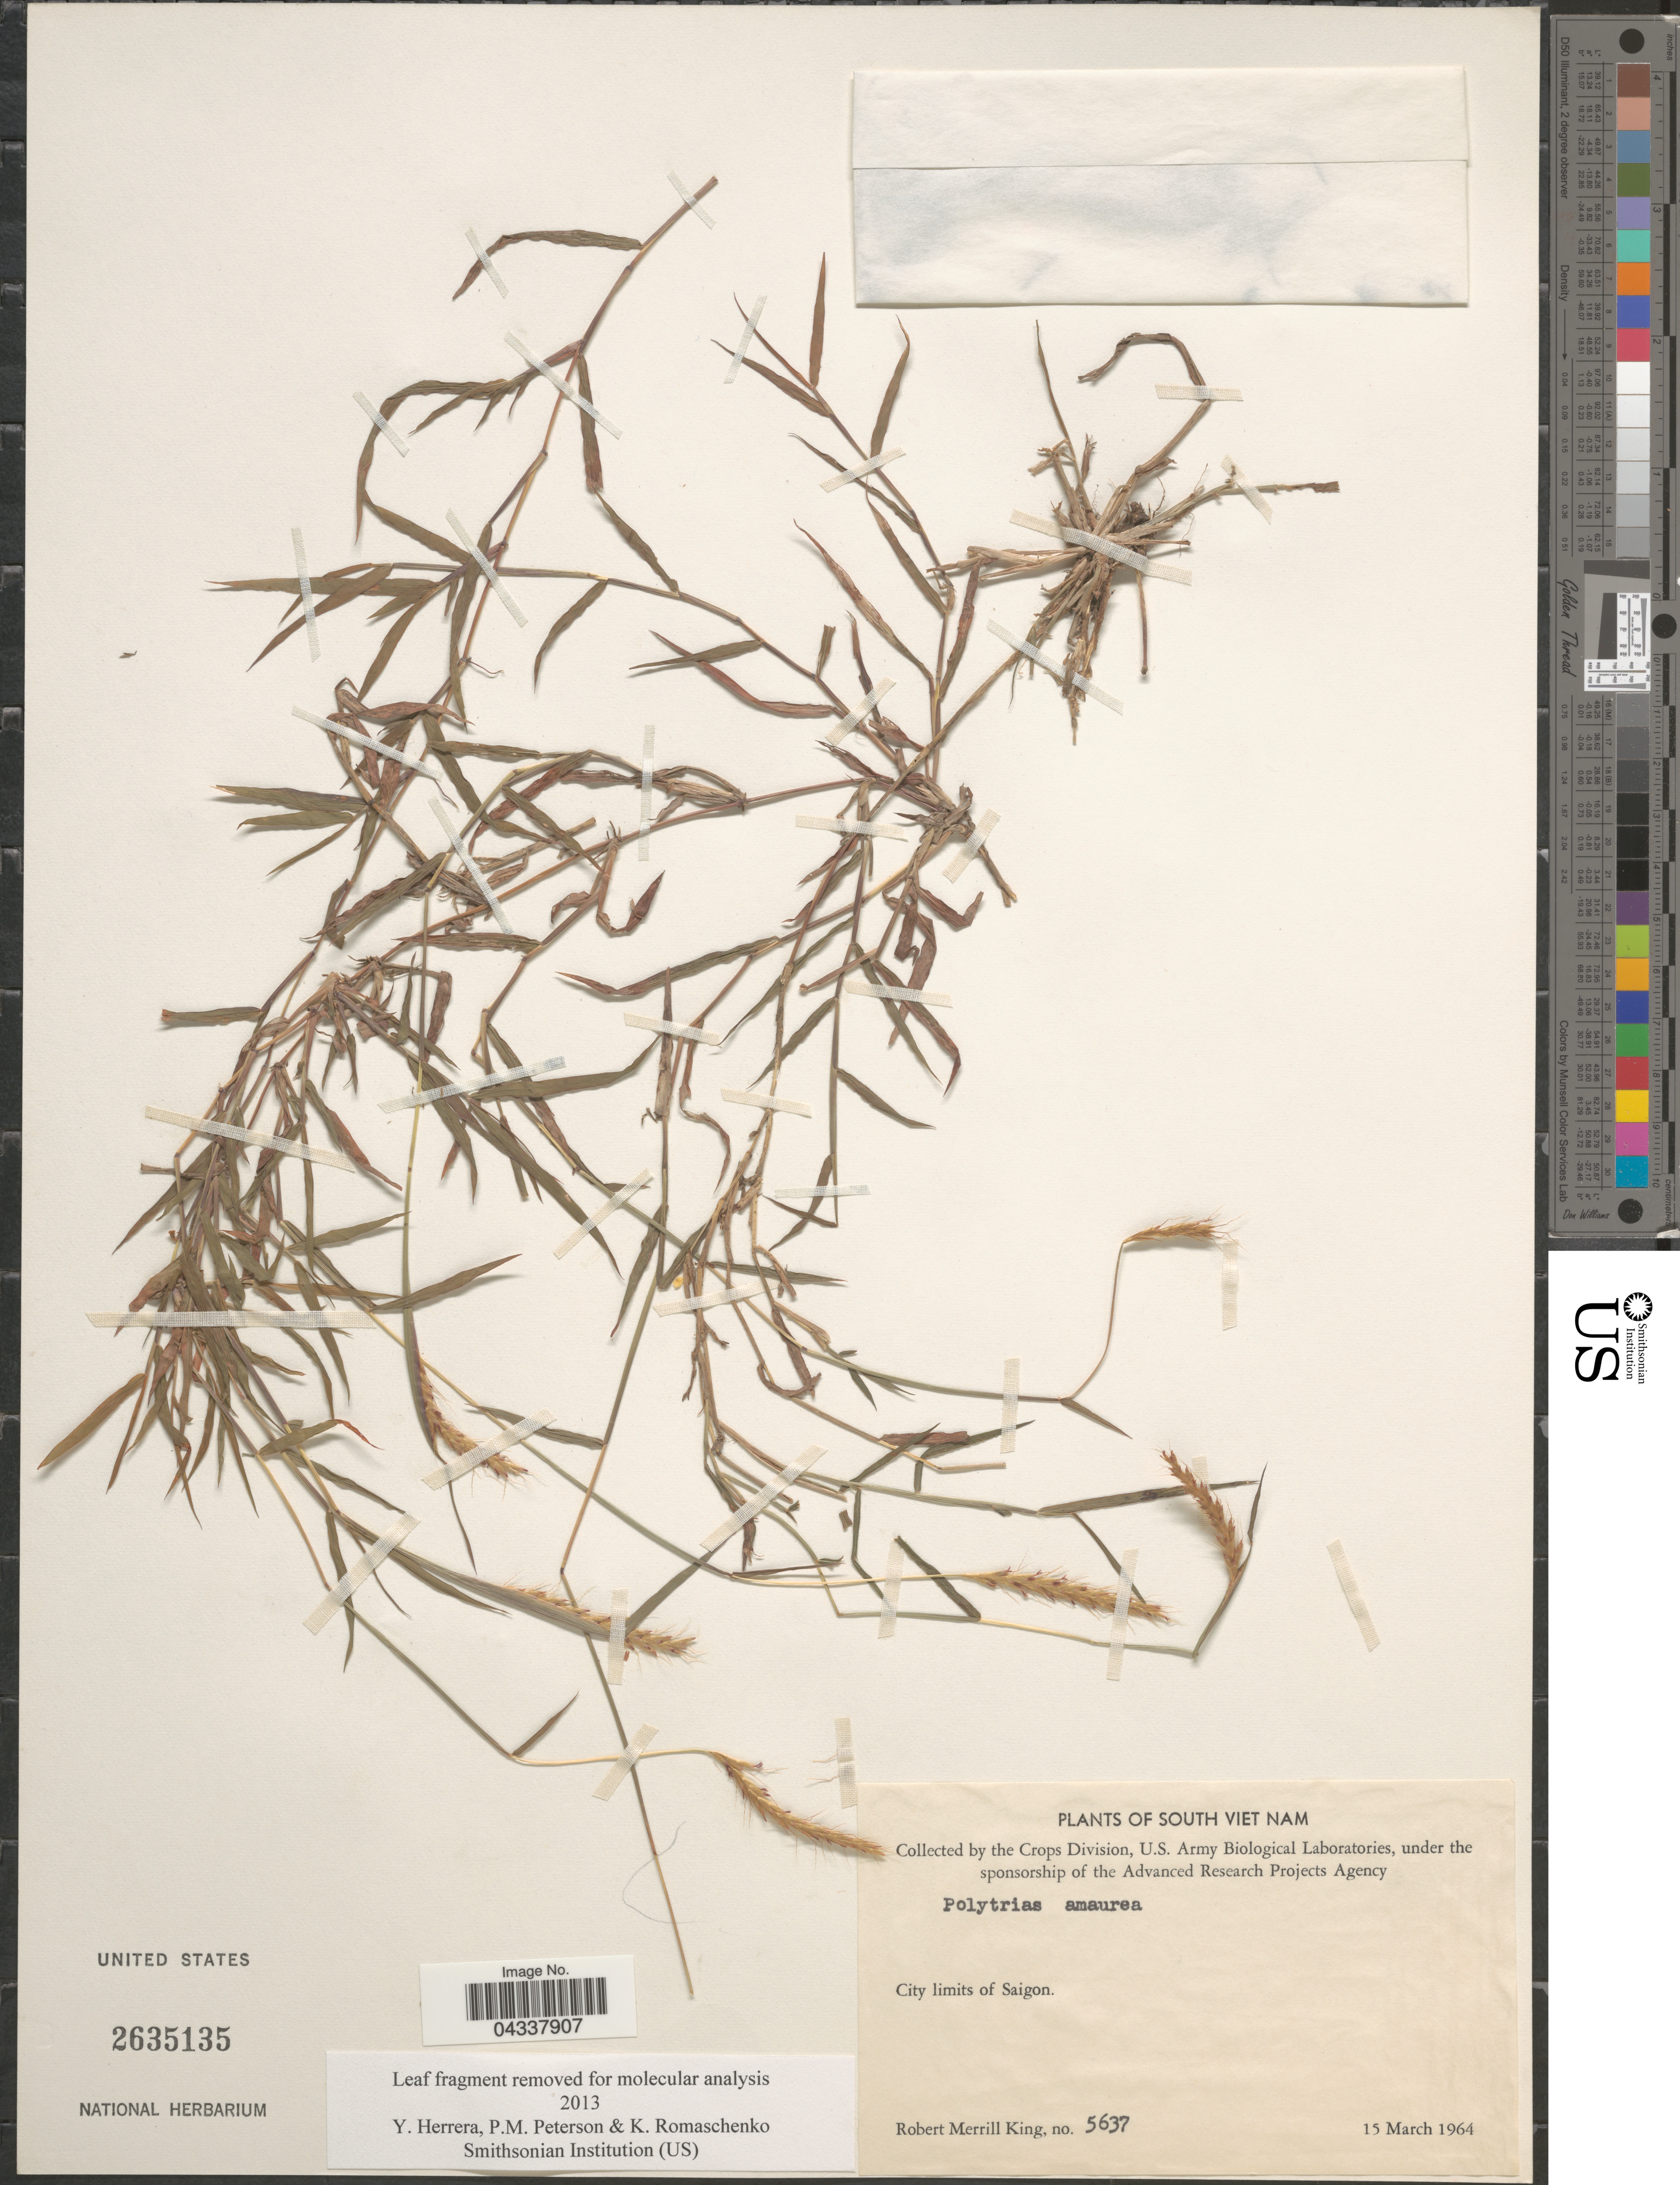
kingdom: Plantae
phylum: Tracheophyta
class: Liliopsida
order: Poales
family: Poaceae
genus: Polytrias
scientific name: Polytrias indica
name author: (Houtt.) Veldkamp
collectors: R. M. King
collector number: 5637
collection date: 1964-03-15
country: Vietnam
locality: South Viet Nam. City limits of Saigon.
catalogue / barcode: US 2635135